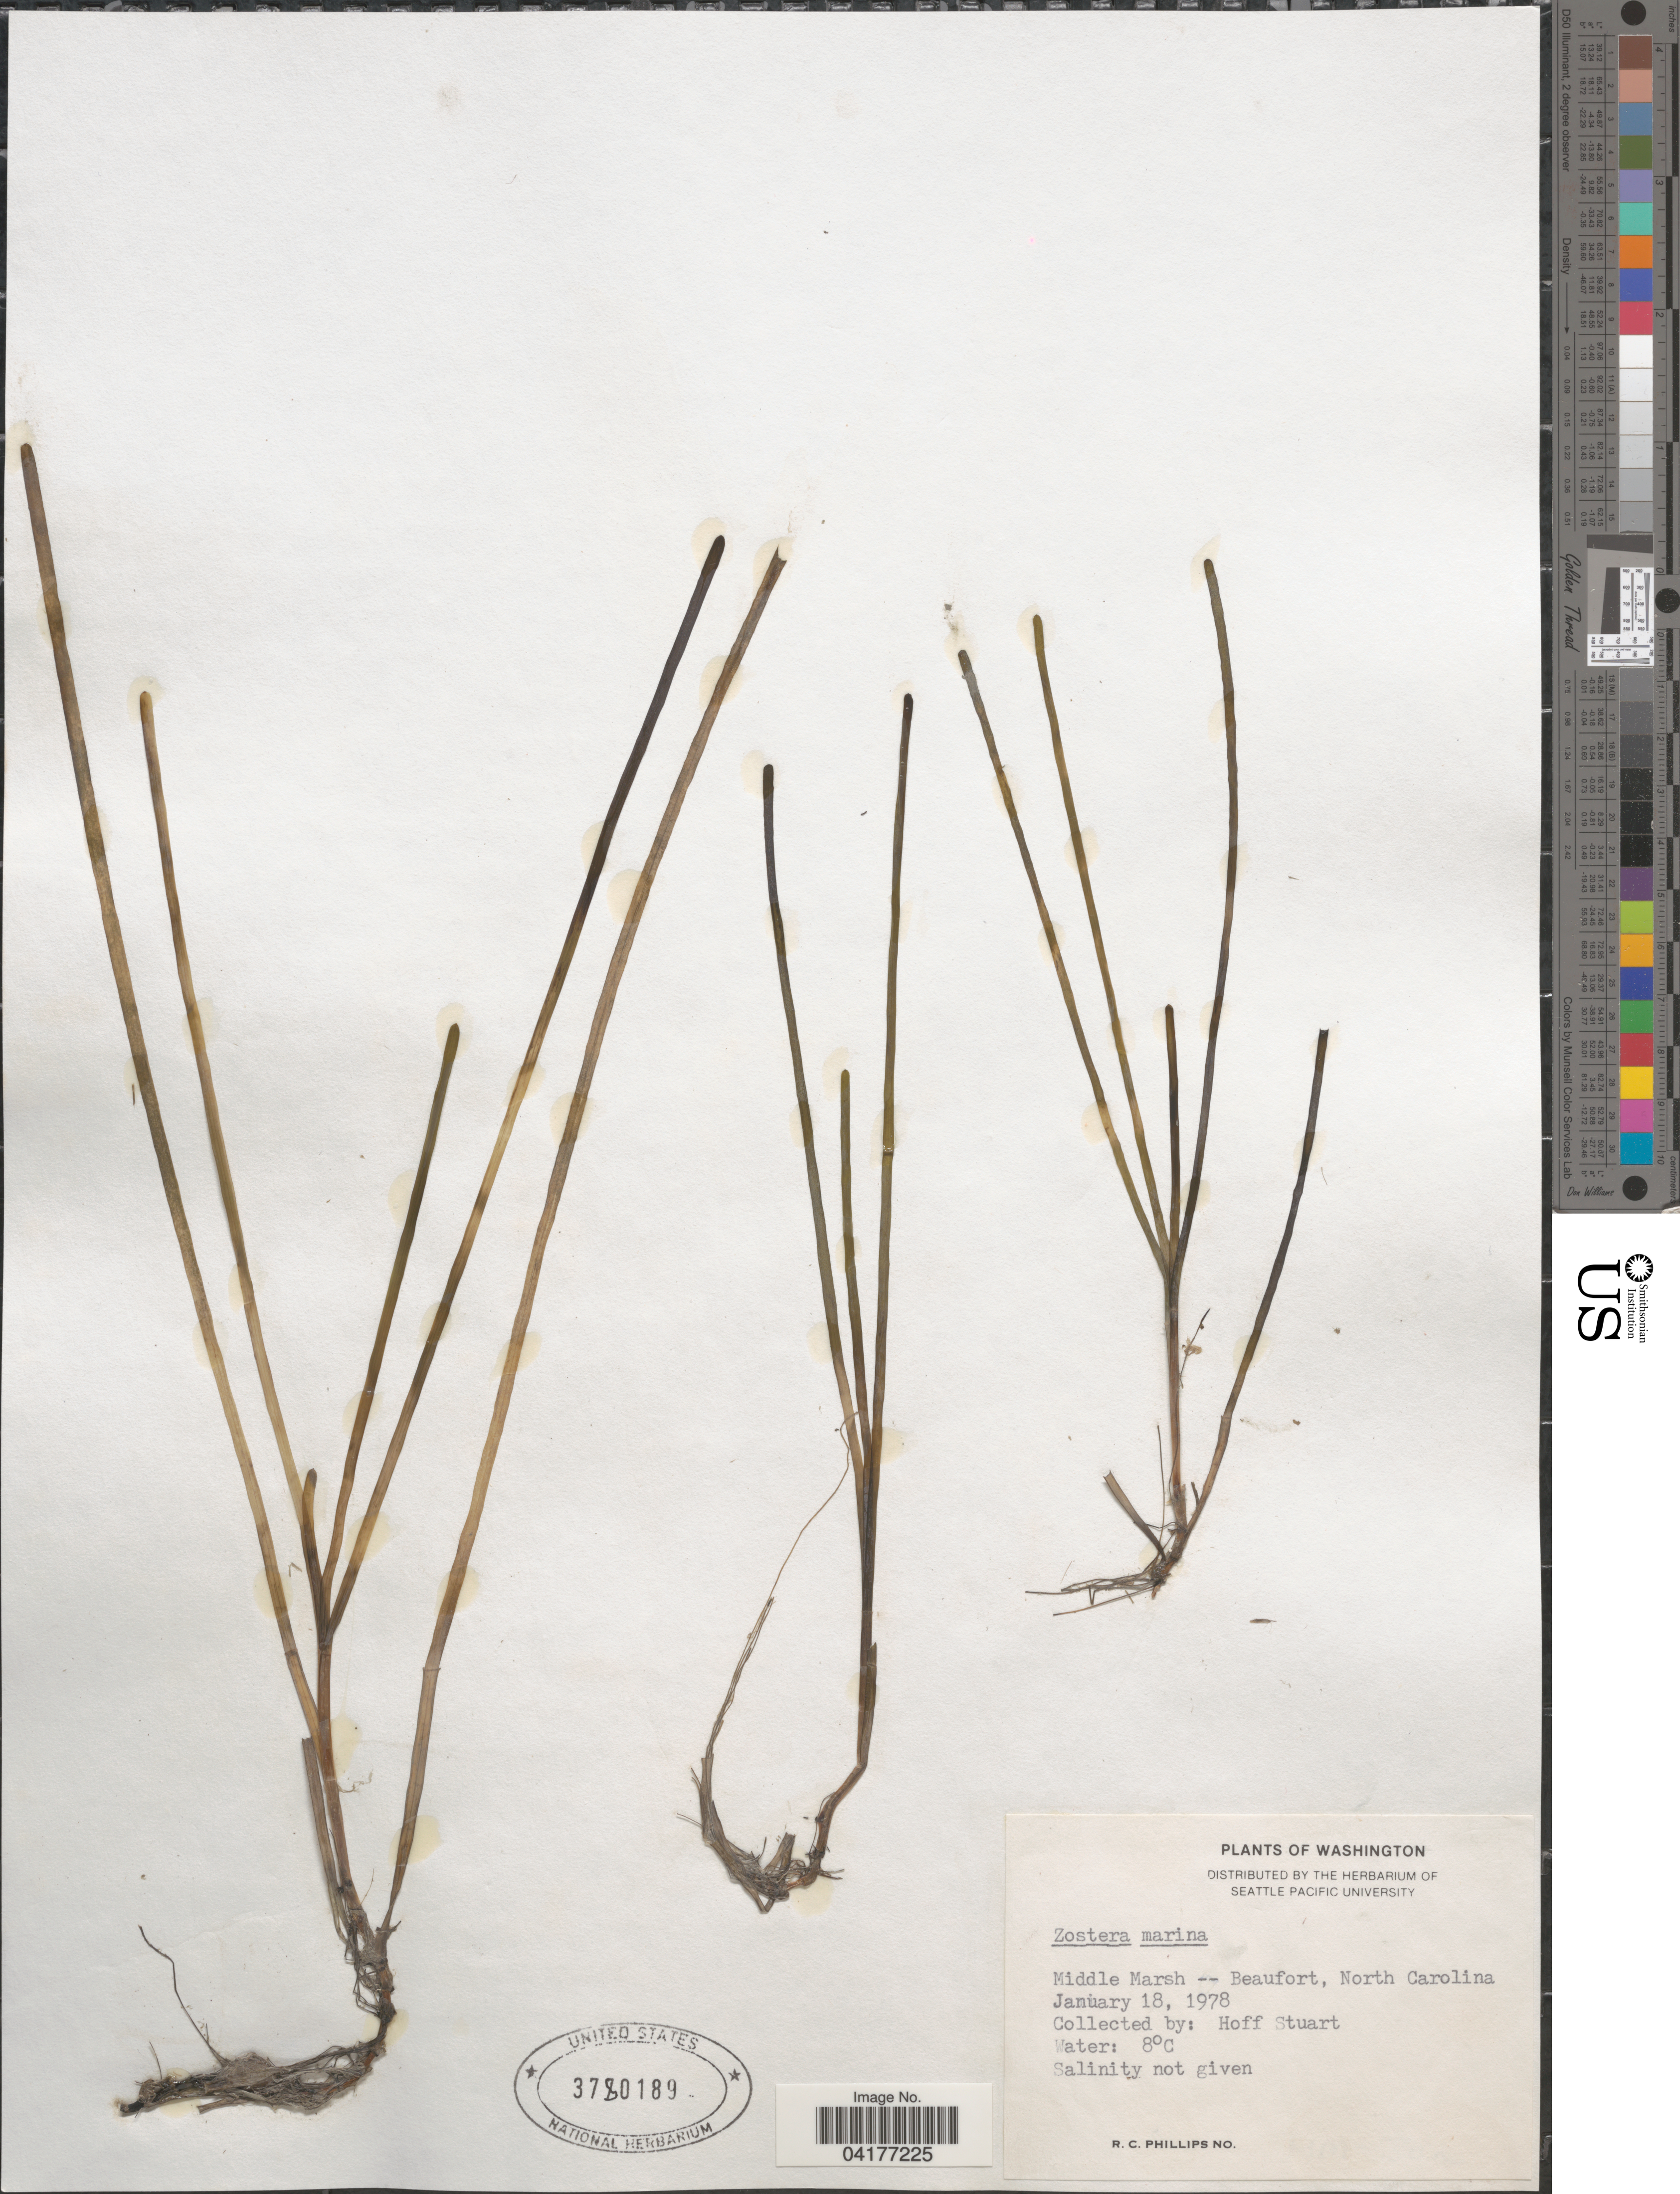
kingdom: Plantae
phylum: Tracheophyta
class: Liliopsida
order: Alismatales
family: Zosteraceae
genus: Zostera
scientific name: Zostera marina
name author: L.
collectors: H. Stuart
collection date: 1978-01-18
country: United States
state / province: North Carolina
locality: Middle Marsh -- Beaufort.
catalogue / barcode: US 3780189